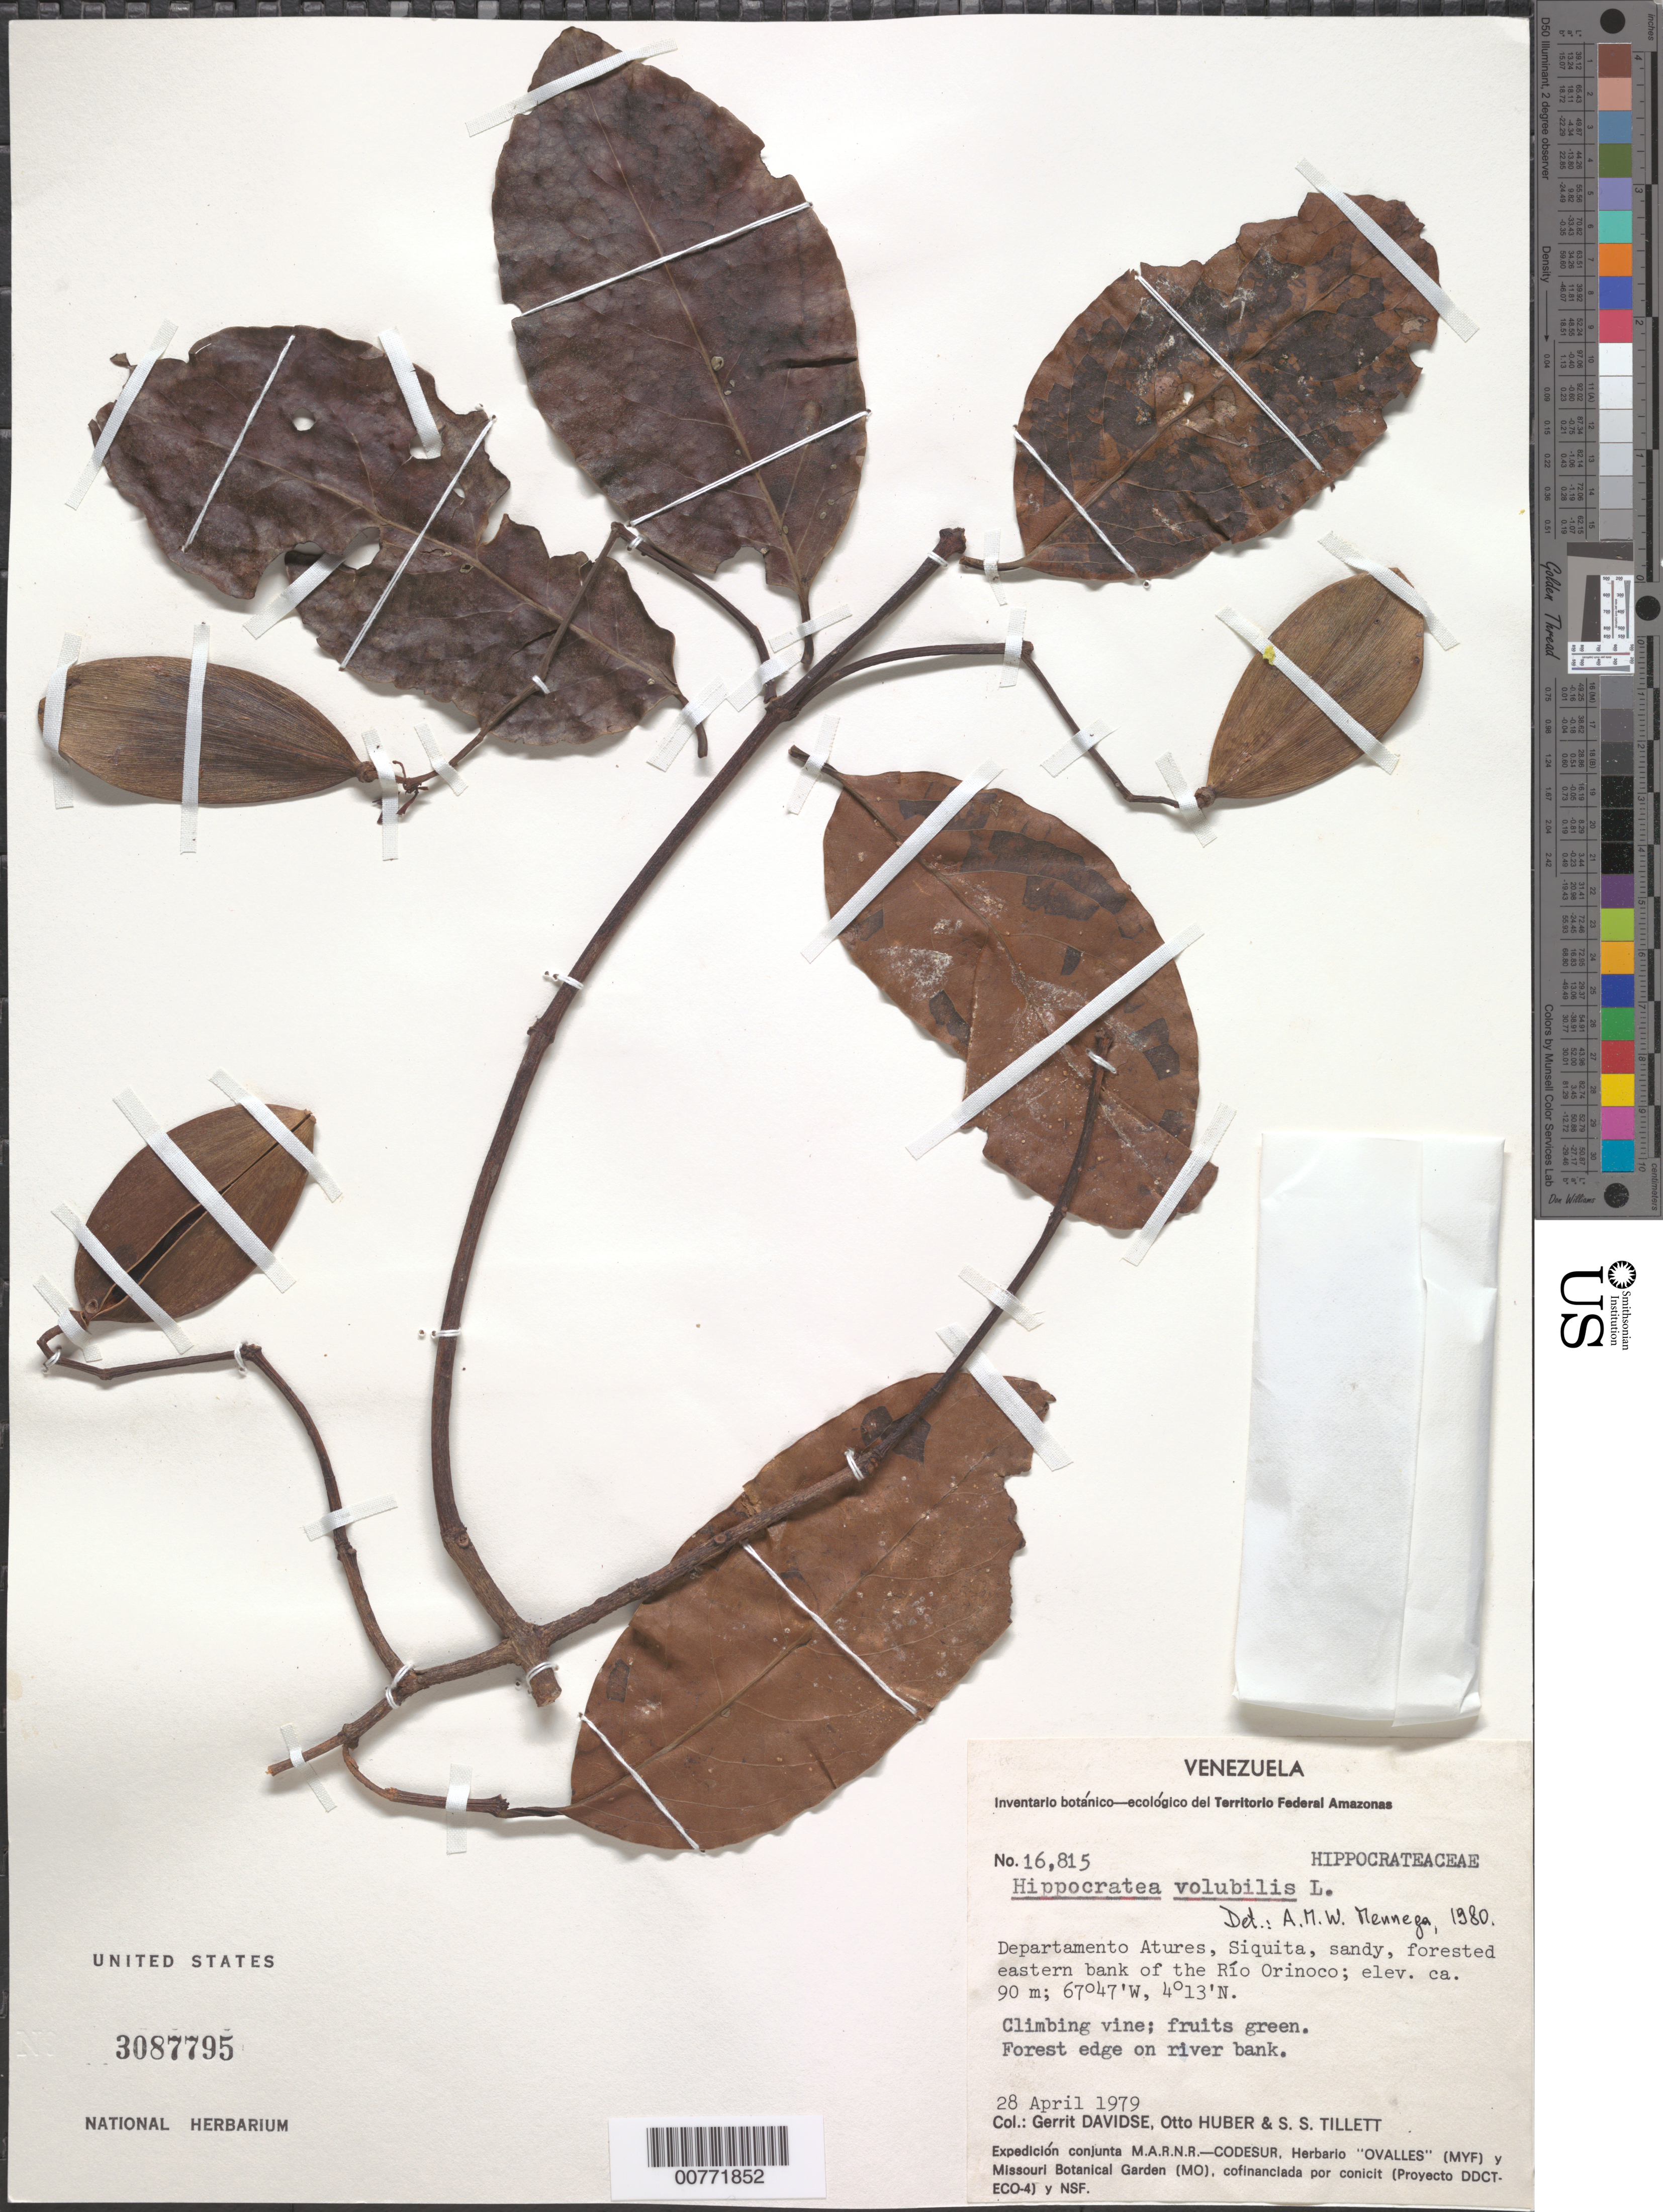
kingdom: Plantae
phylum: Tracheophyta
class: Magnoliopsida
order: Celastrales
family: Celastraceae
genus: Hippocratea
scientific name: Hippocratea volubilis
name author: L.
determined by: Mennega, A. M. W.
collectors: G. Davidse, O. Huber & S. S. Tillett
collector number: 16815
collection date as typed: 28-Apr-79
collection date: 1979-04-28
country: Venezuela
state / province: Amazonas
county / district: Atures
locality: Siquita, Río Orinoco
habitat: Forest edge on riverbank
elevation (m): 90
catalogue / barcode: US 3087795